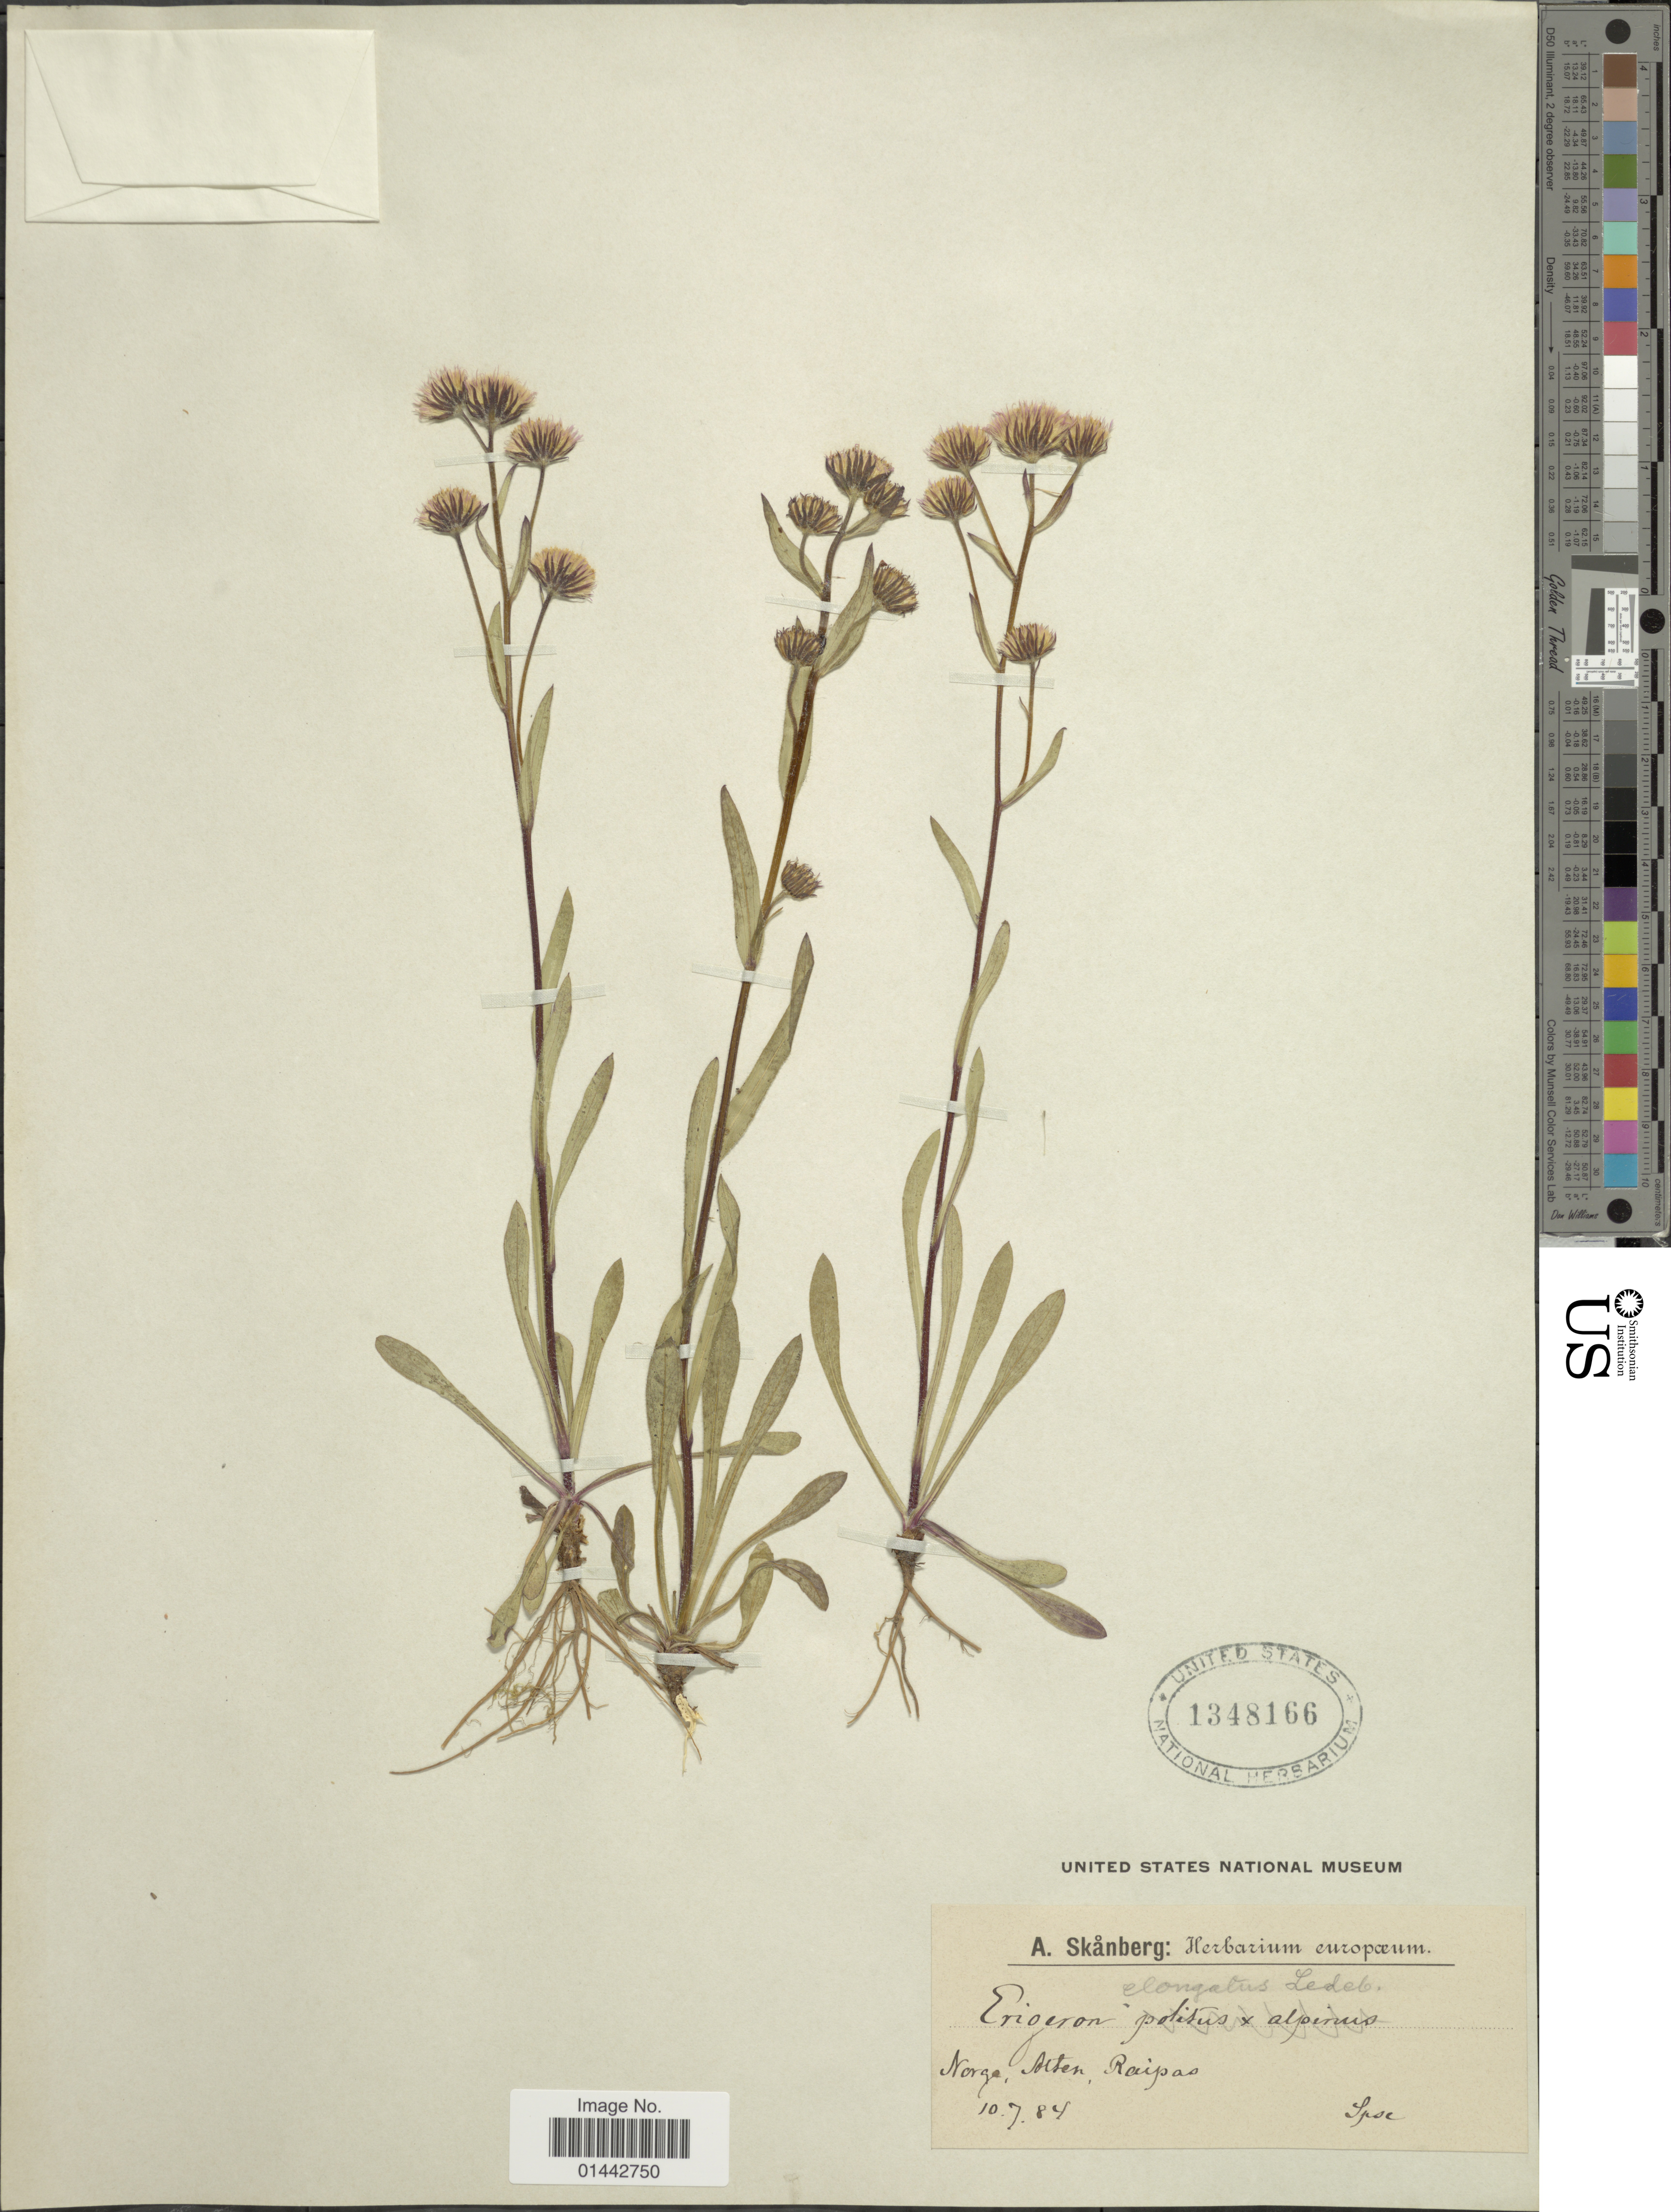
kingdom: Plantae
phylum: Tracheophyta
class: Magnoliopsida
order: Asterales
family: Asteraceae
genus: Erigeron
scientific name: Erigeron elongatus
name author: Ledeb.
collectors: A. Skånberg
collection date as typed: Transcribed d/m/y: 10/7/84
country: Norway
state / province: Finnmark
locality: Norge, Alten, Raipas.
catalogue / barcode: US 1348166